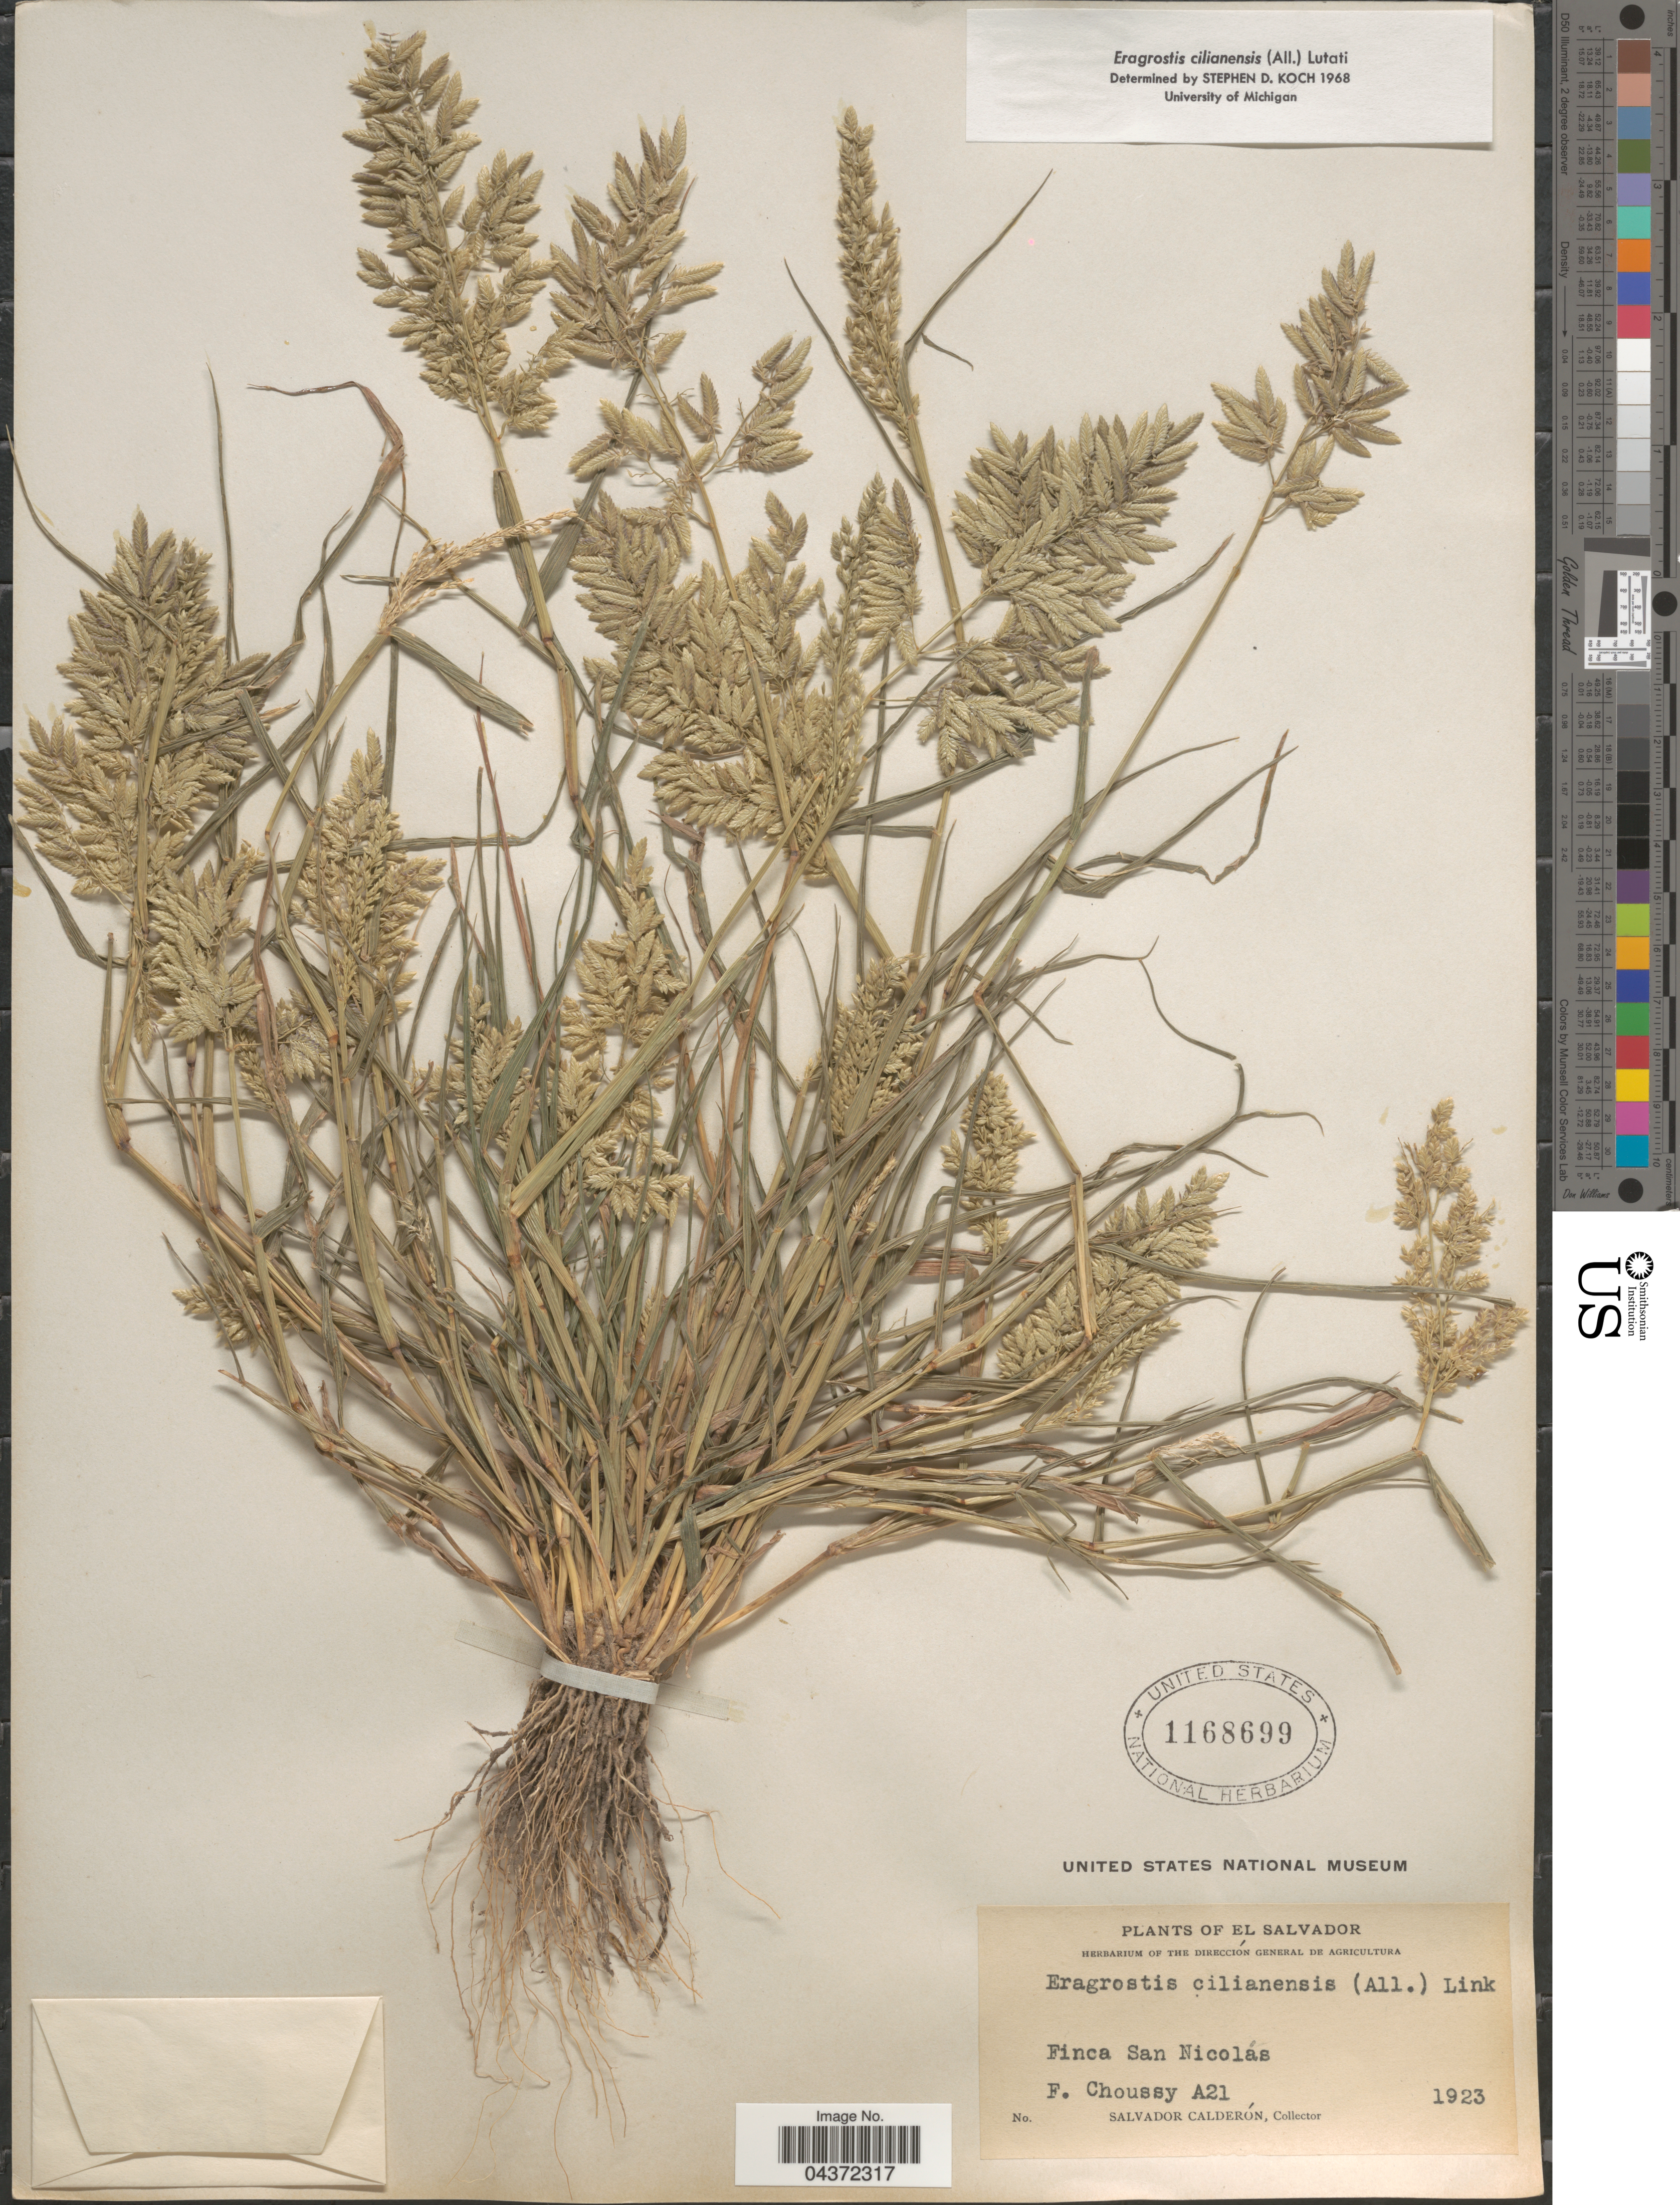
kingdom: Plantae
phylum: Tracheophyta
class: Liliopsida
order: Poales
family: Poaceae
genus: Eragrostis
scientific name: Eragrostis cilianensis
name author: (Bellardi) Vignolo ex Janch.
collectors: F. Choussy & S. Calderón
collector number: A21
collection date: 1923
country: El Salvador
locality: Finca San Nicolas.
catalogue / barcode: US 1168699